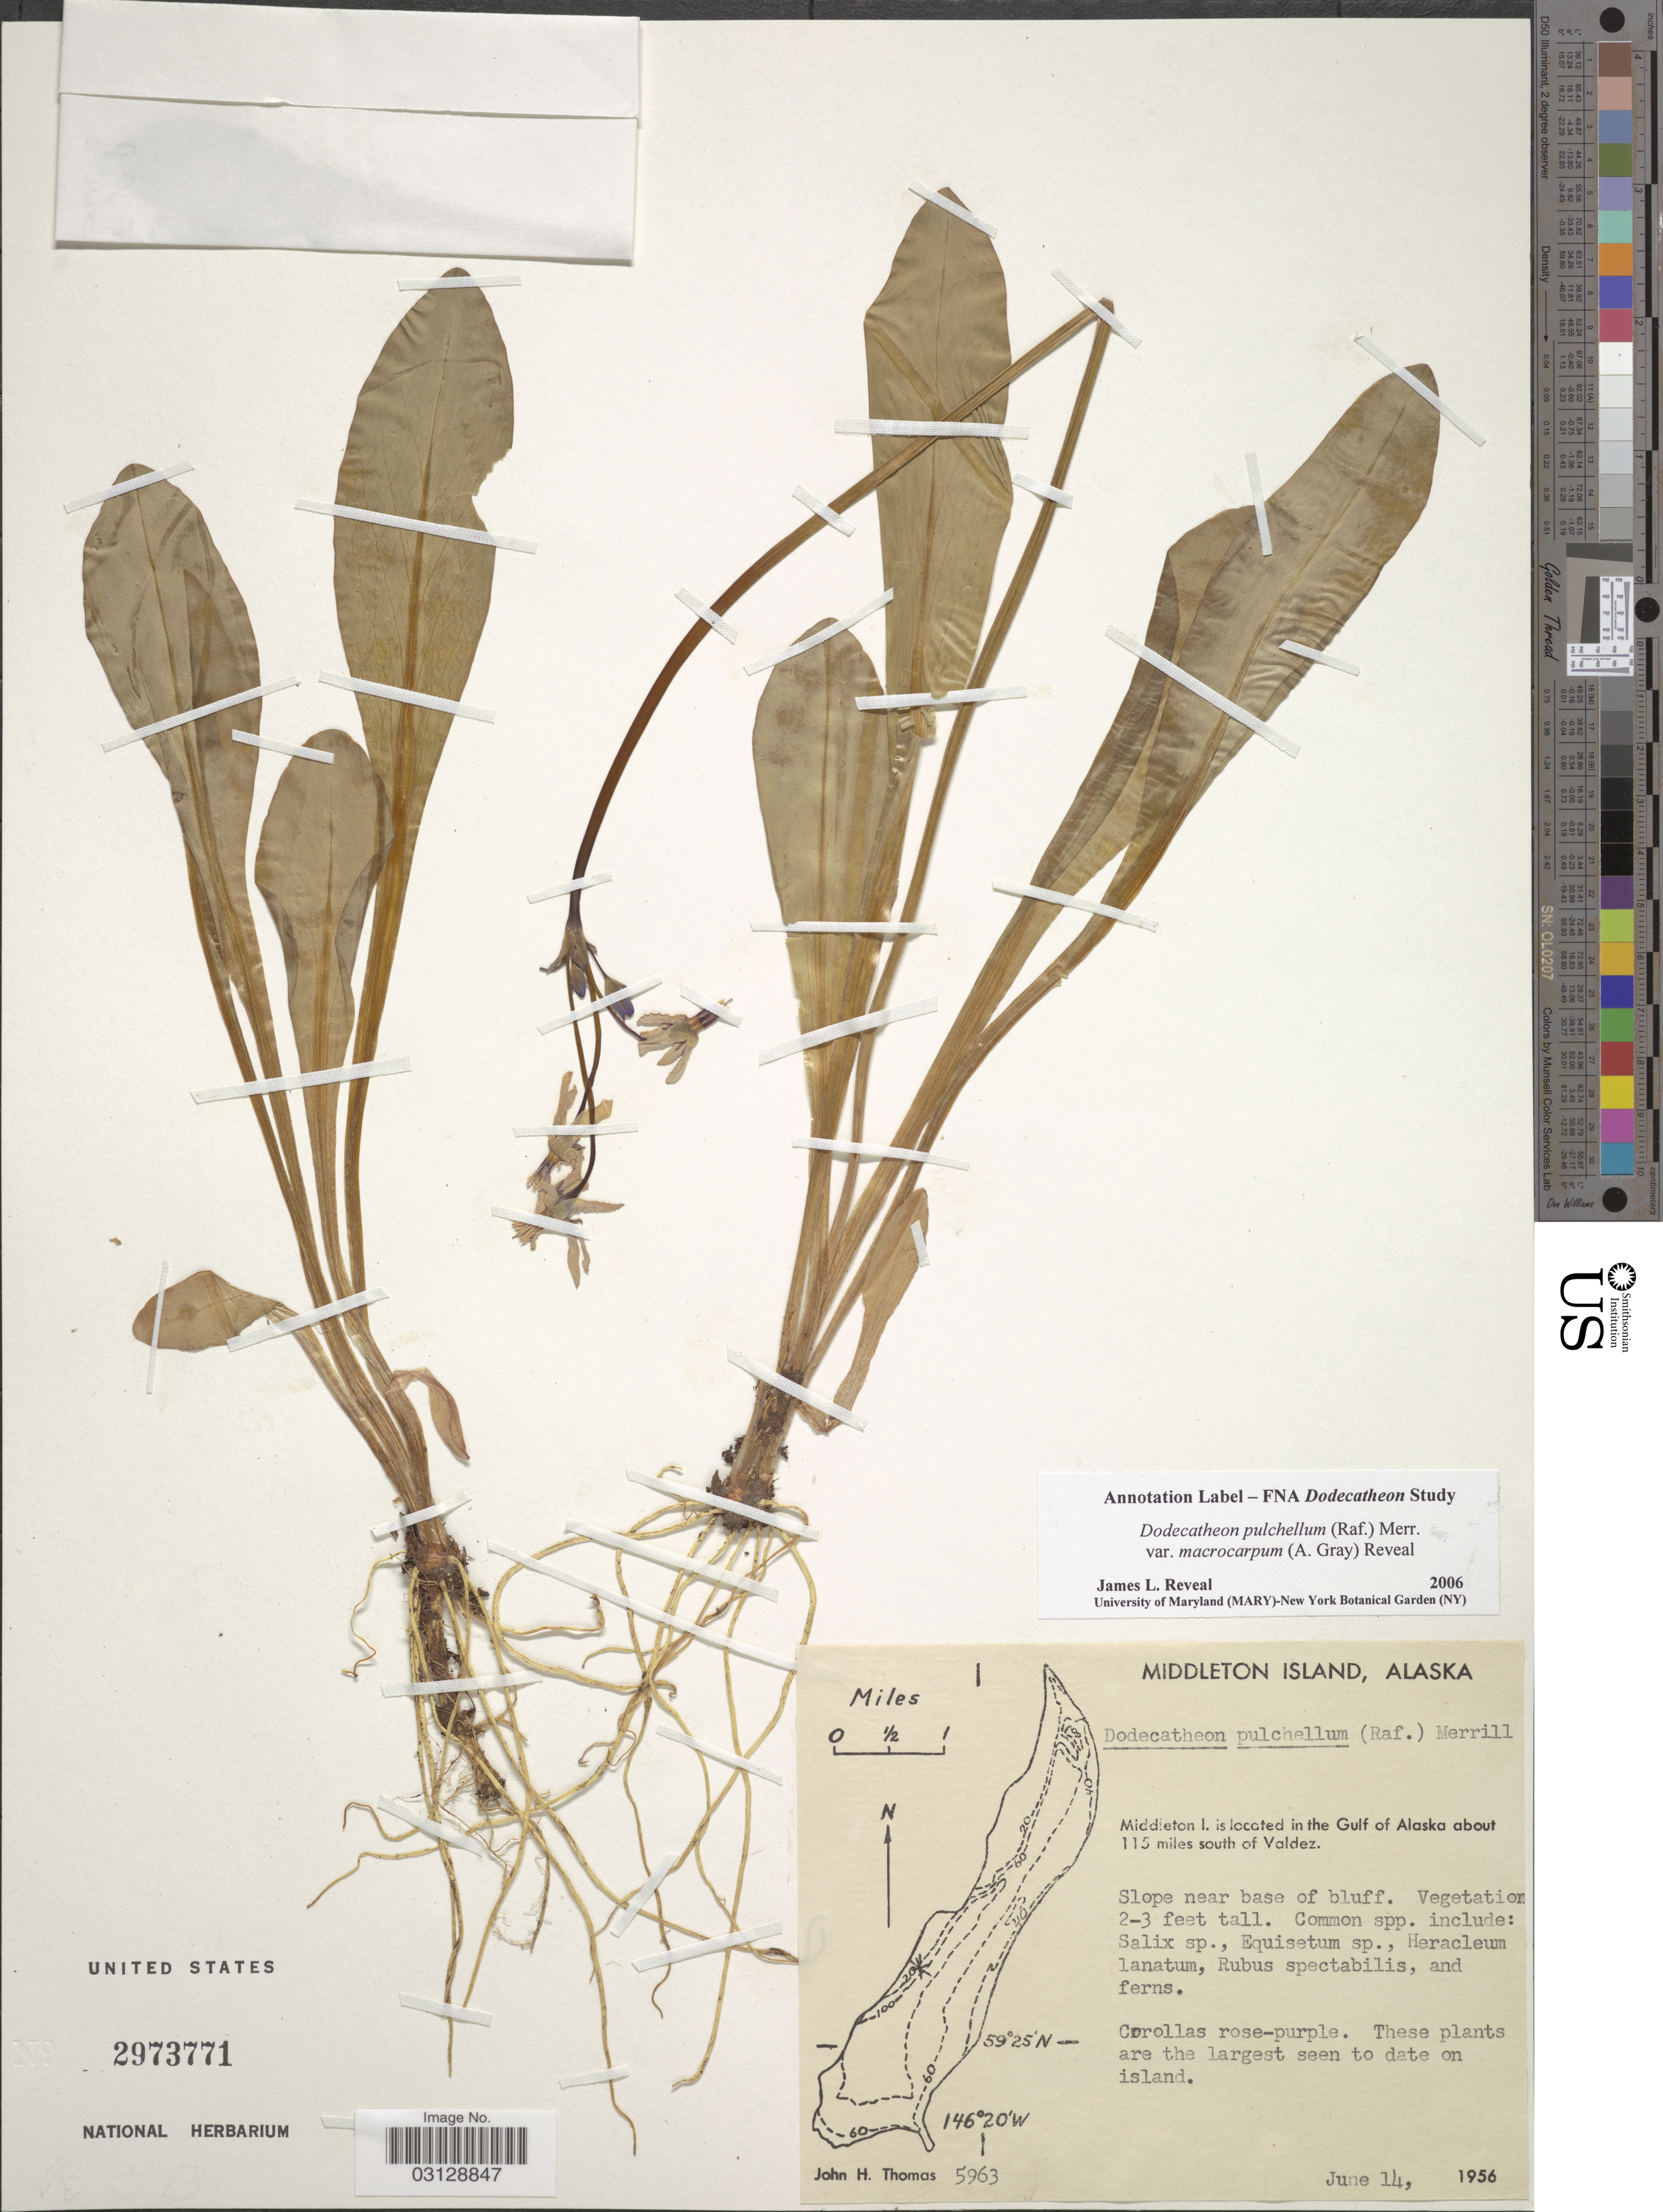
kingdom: Plantae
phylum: Tracheophyta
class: Magnoliopsida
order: Ericales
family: Primulaceae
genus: Dodecatheon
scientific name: Dodecatheon pulchellum var. macrocarpum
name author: (A. Gray) Reveal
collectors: J. H. Thomas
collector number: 5963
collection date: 1956-06-14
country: United States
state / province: Alaska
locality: Middleton Island. Middleton I. is located in the Gulf of Alaska about 115 miles south of Valdez.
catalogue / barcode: US 2973771